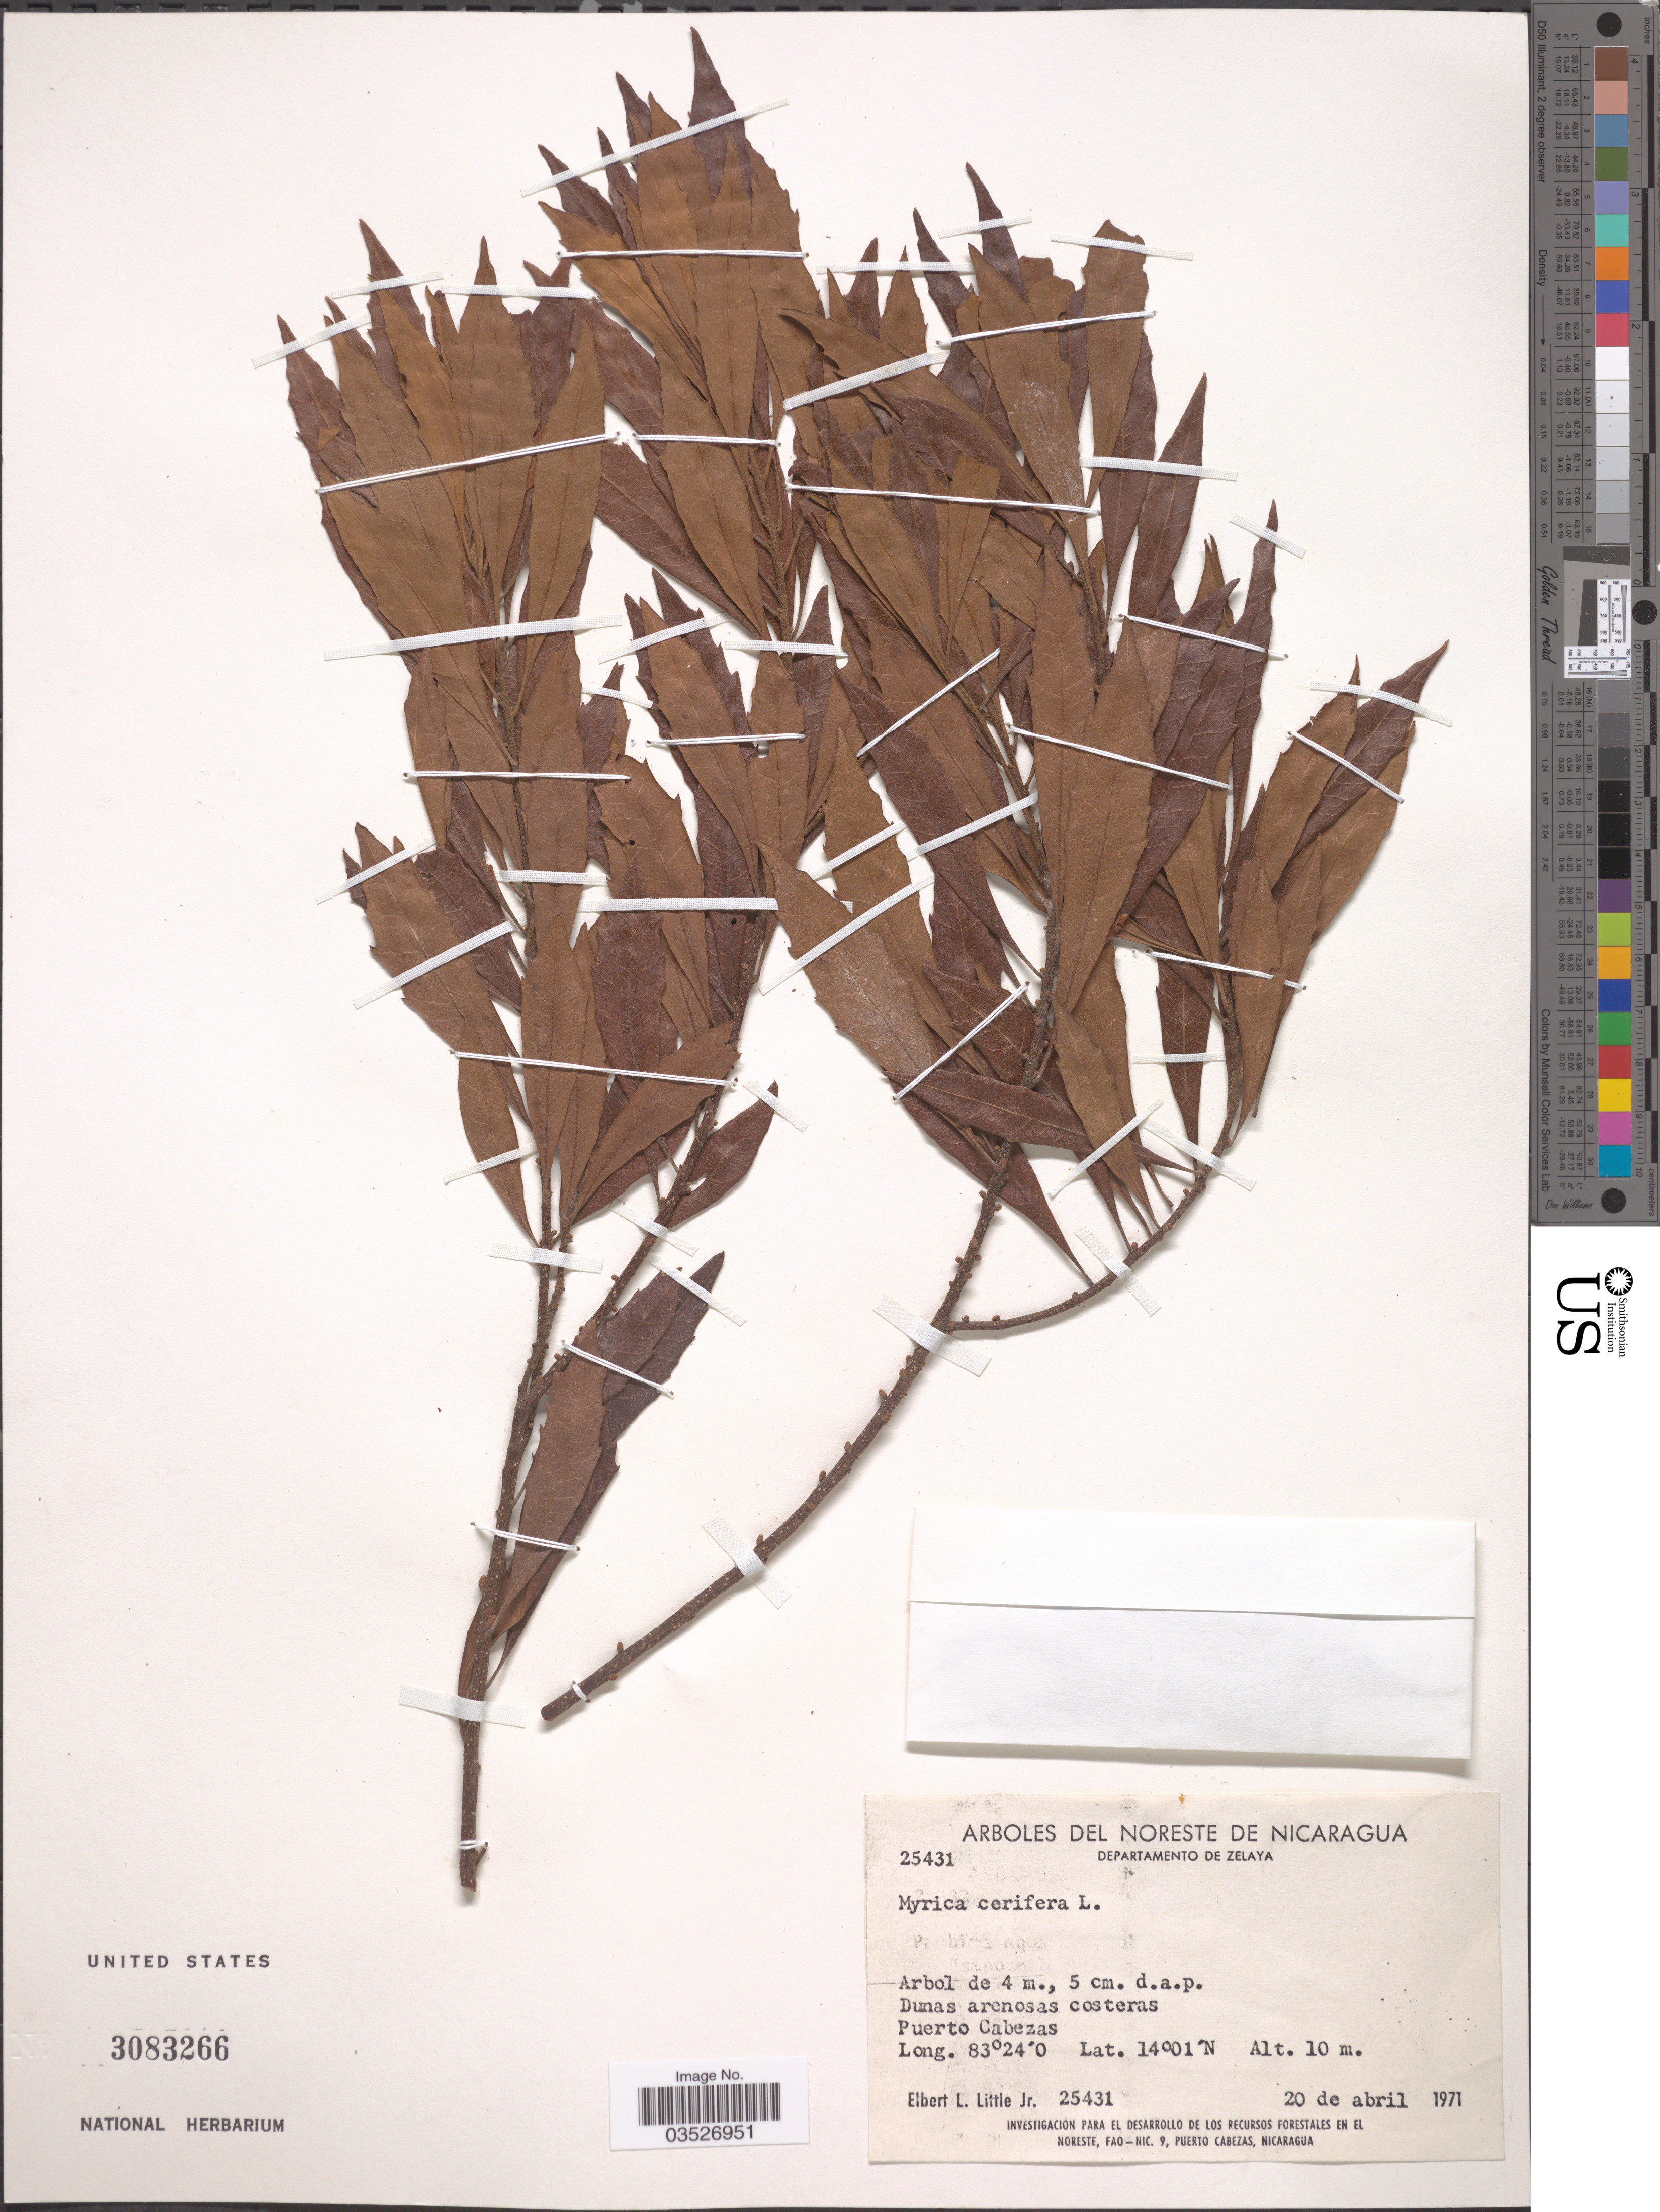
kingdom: Plantae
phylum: Tracheophyta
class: Magnoliopsida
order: Fagales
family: Myricaceae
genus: Morella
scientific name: Morella cerifera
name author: (L.) Small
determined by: Strong, M. T., (US), Smithsonian Institution - National Museum of Natural History (UNITED STATES)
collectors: E. L. Little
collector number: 25431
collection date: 1971-04-20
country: Nicaragua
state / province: Atlántico Norte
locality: Noreste de Nicaragua. Departamento de Zelaya. Puerto Cabezas.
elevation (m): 10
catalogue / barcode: US 3083266